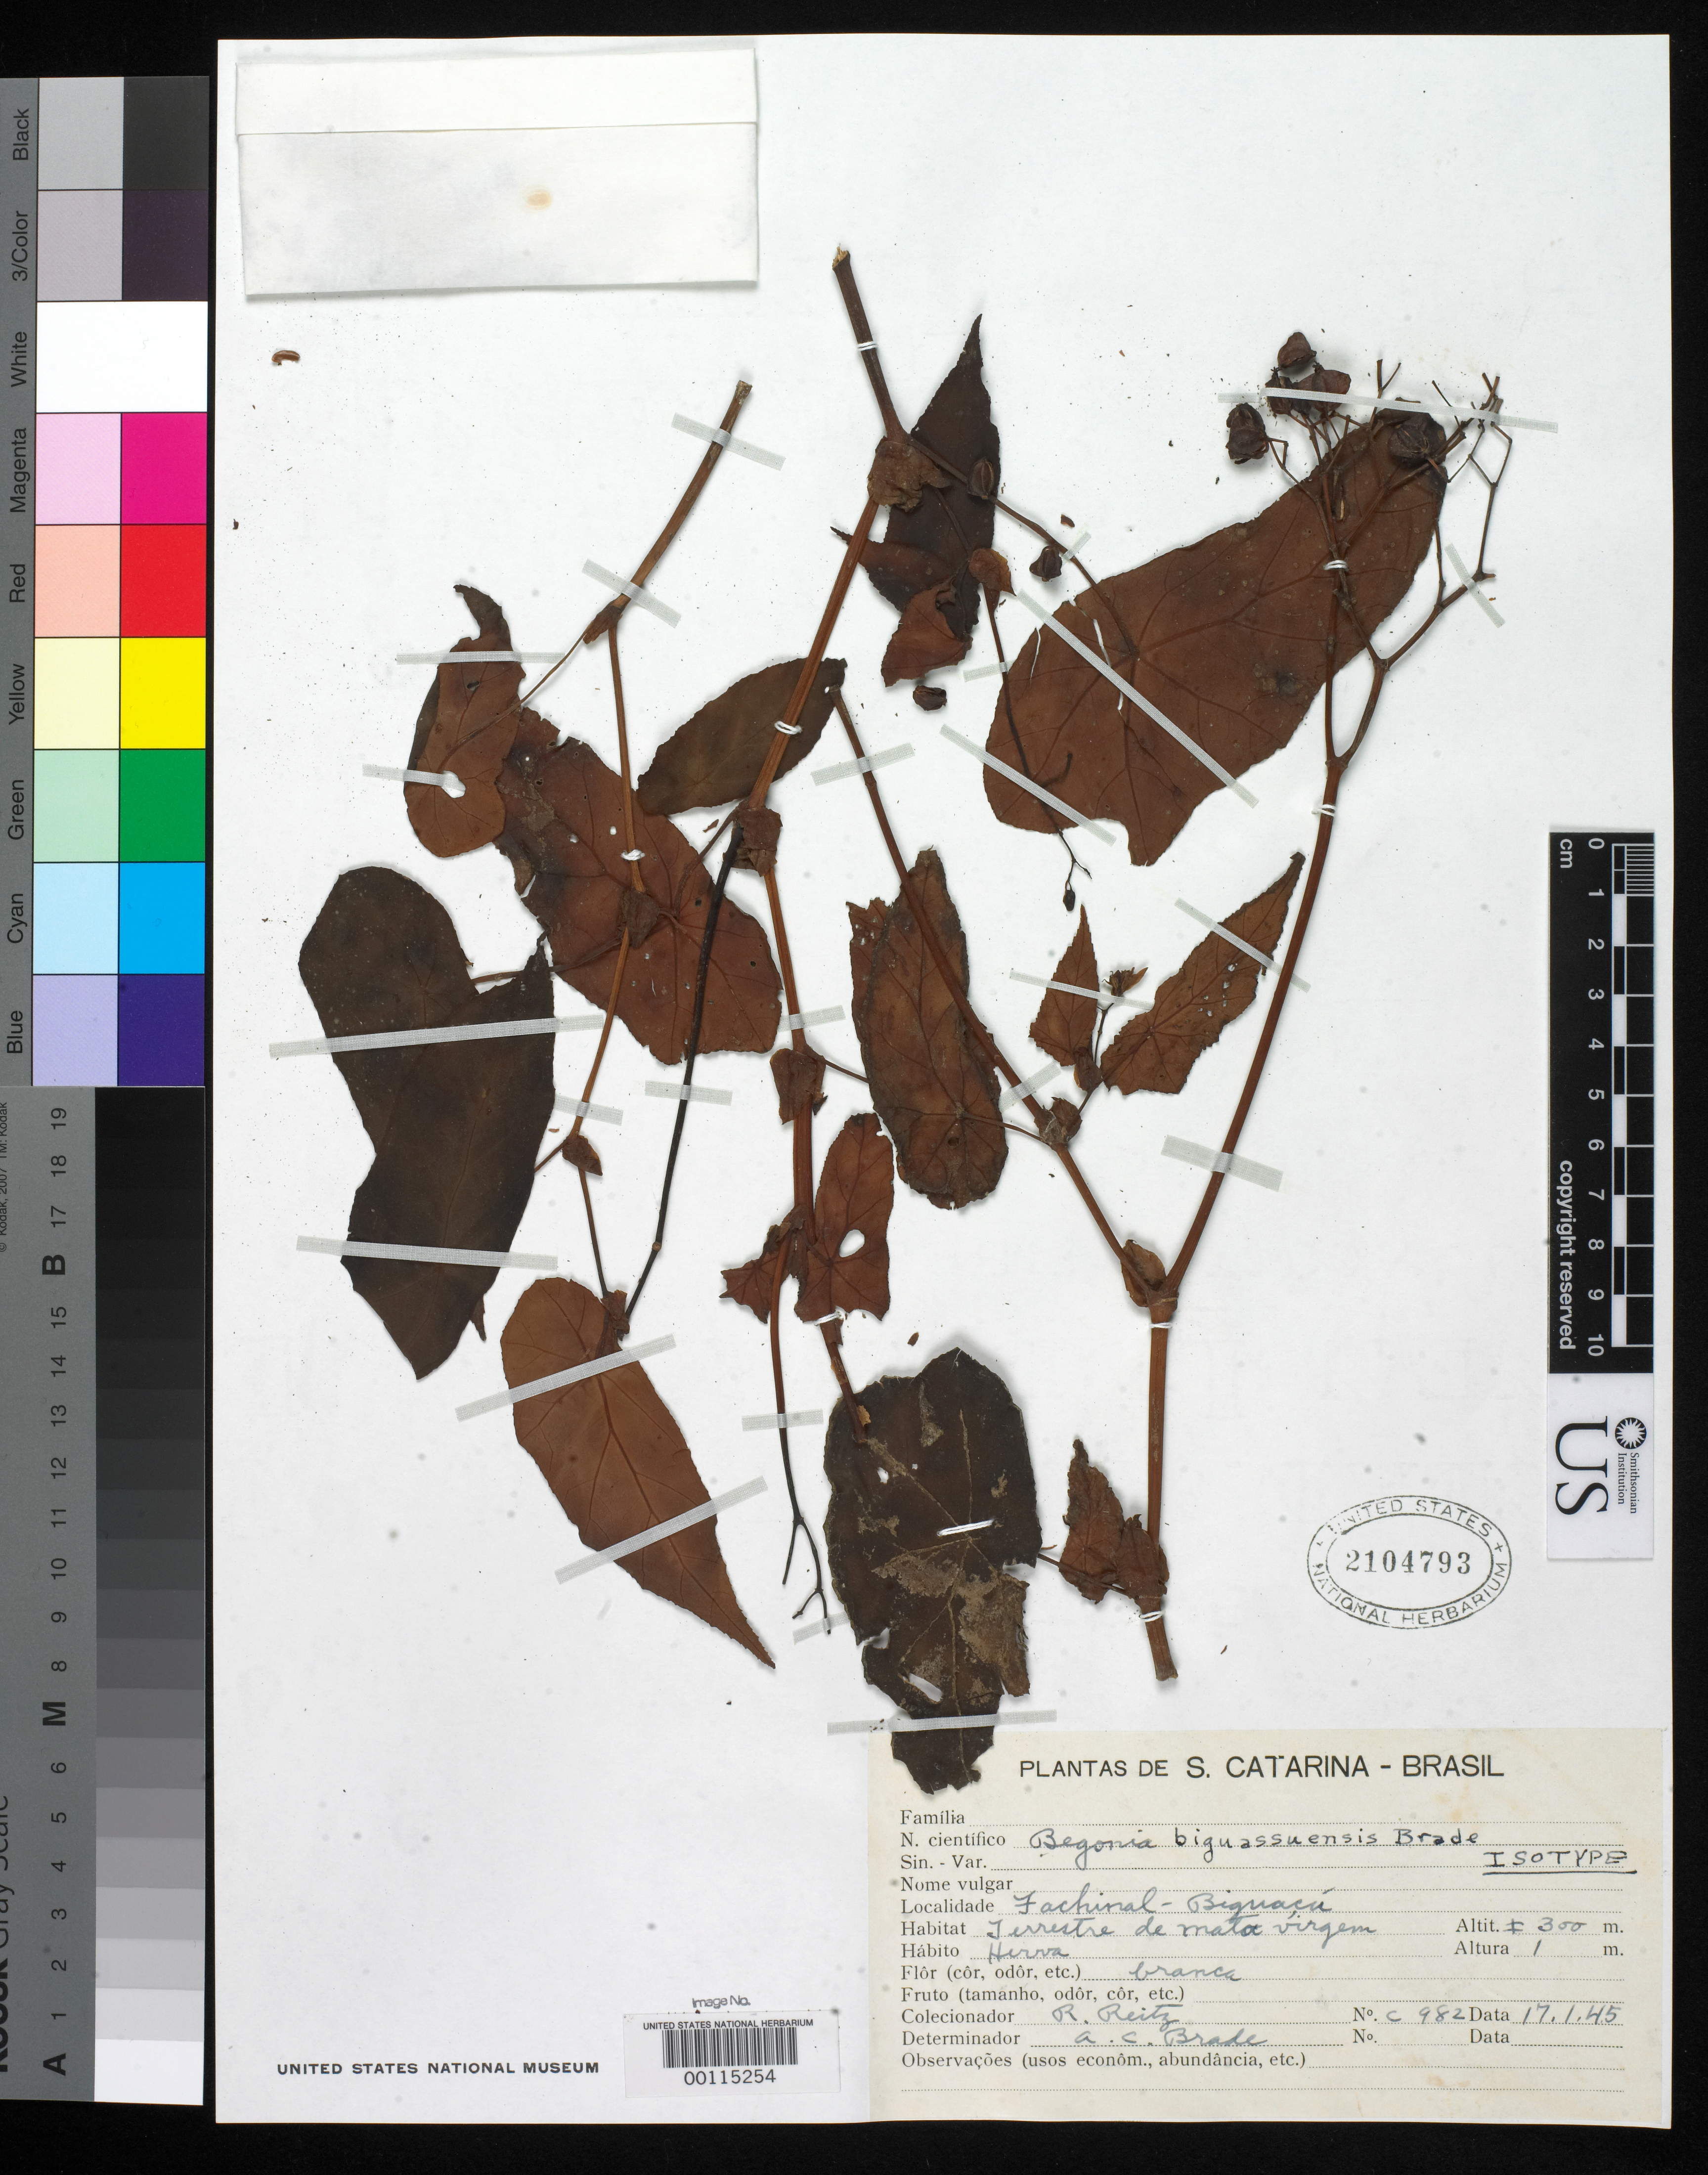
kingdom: Plantae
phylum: Tracheophyta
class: Magnoliopsida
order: Cucurbitales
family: Begoniaceae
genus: Begonia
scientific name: Begonia biguassuensis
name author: Brade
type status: Isotype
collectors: R. Reitz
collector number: C-982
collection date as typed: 17 Jan 1945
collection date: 1945-01-17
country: Brazil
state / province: Santa Catarina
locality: Fachinal - Biguassu.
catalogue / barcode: US 2104793